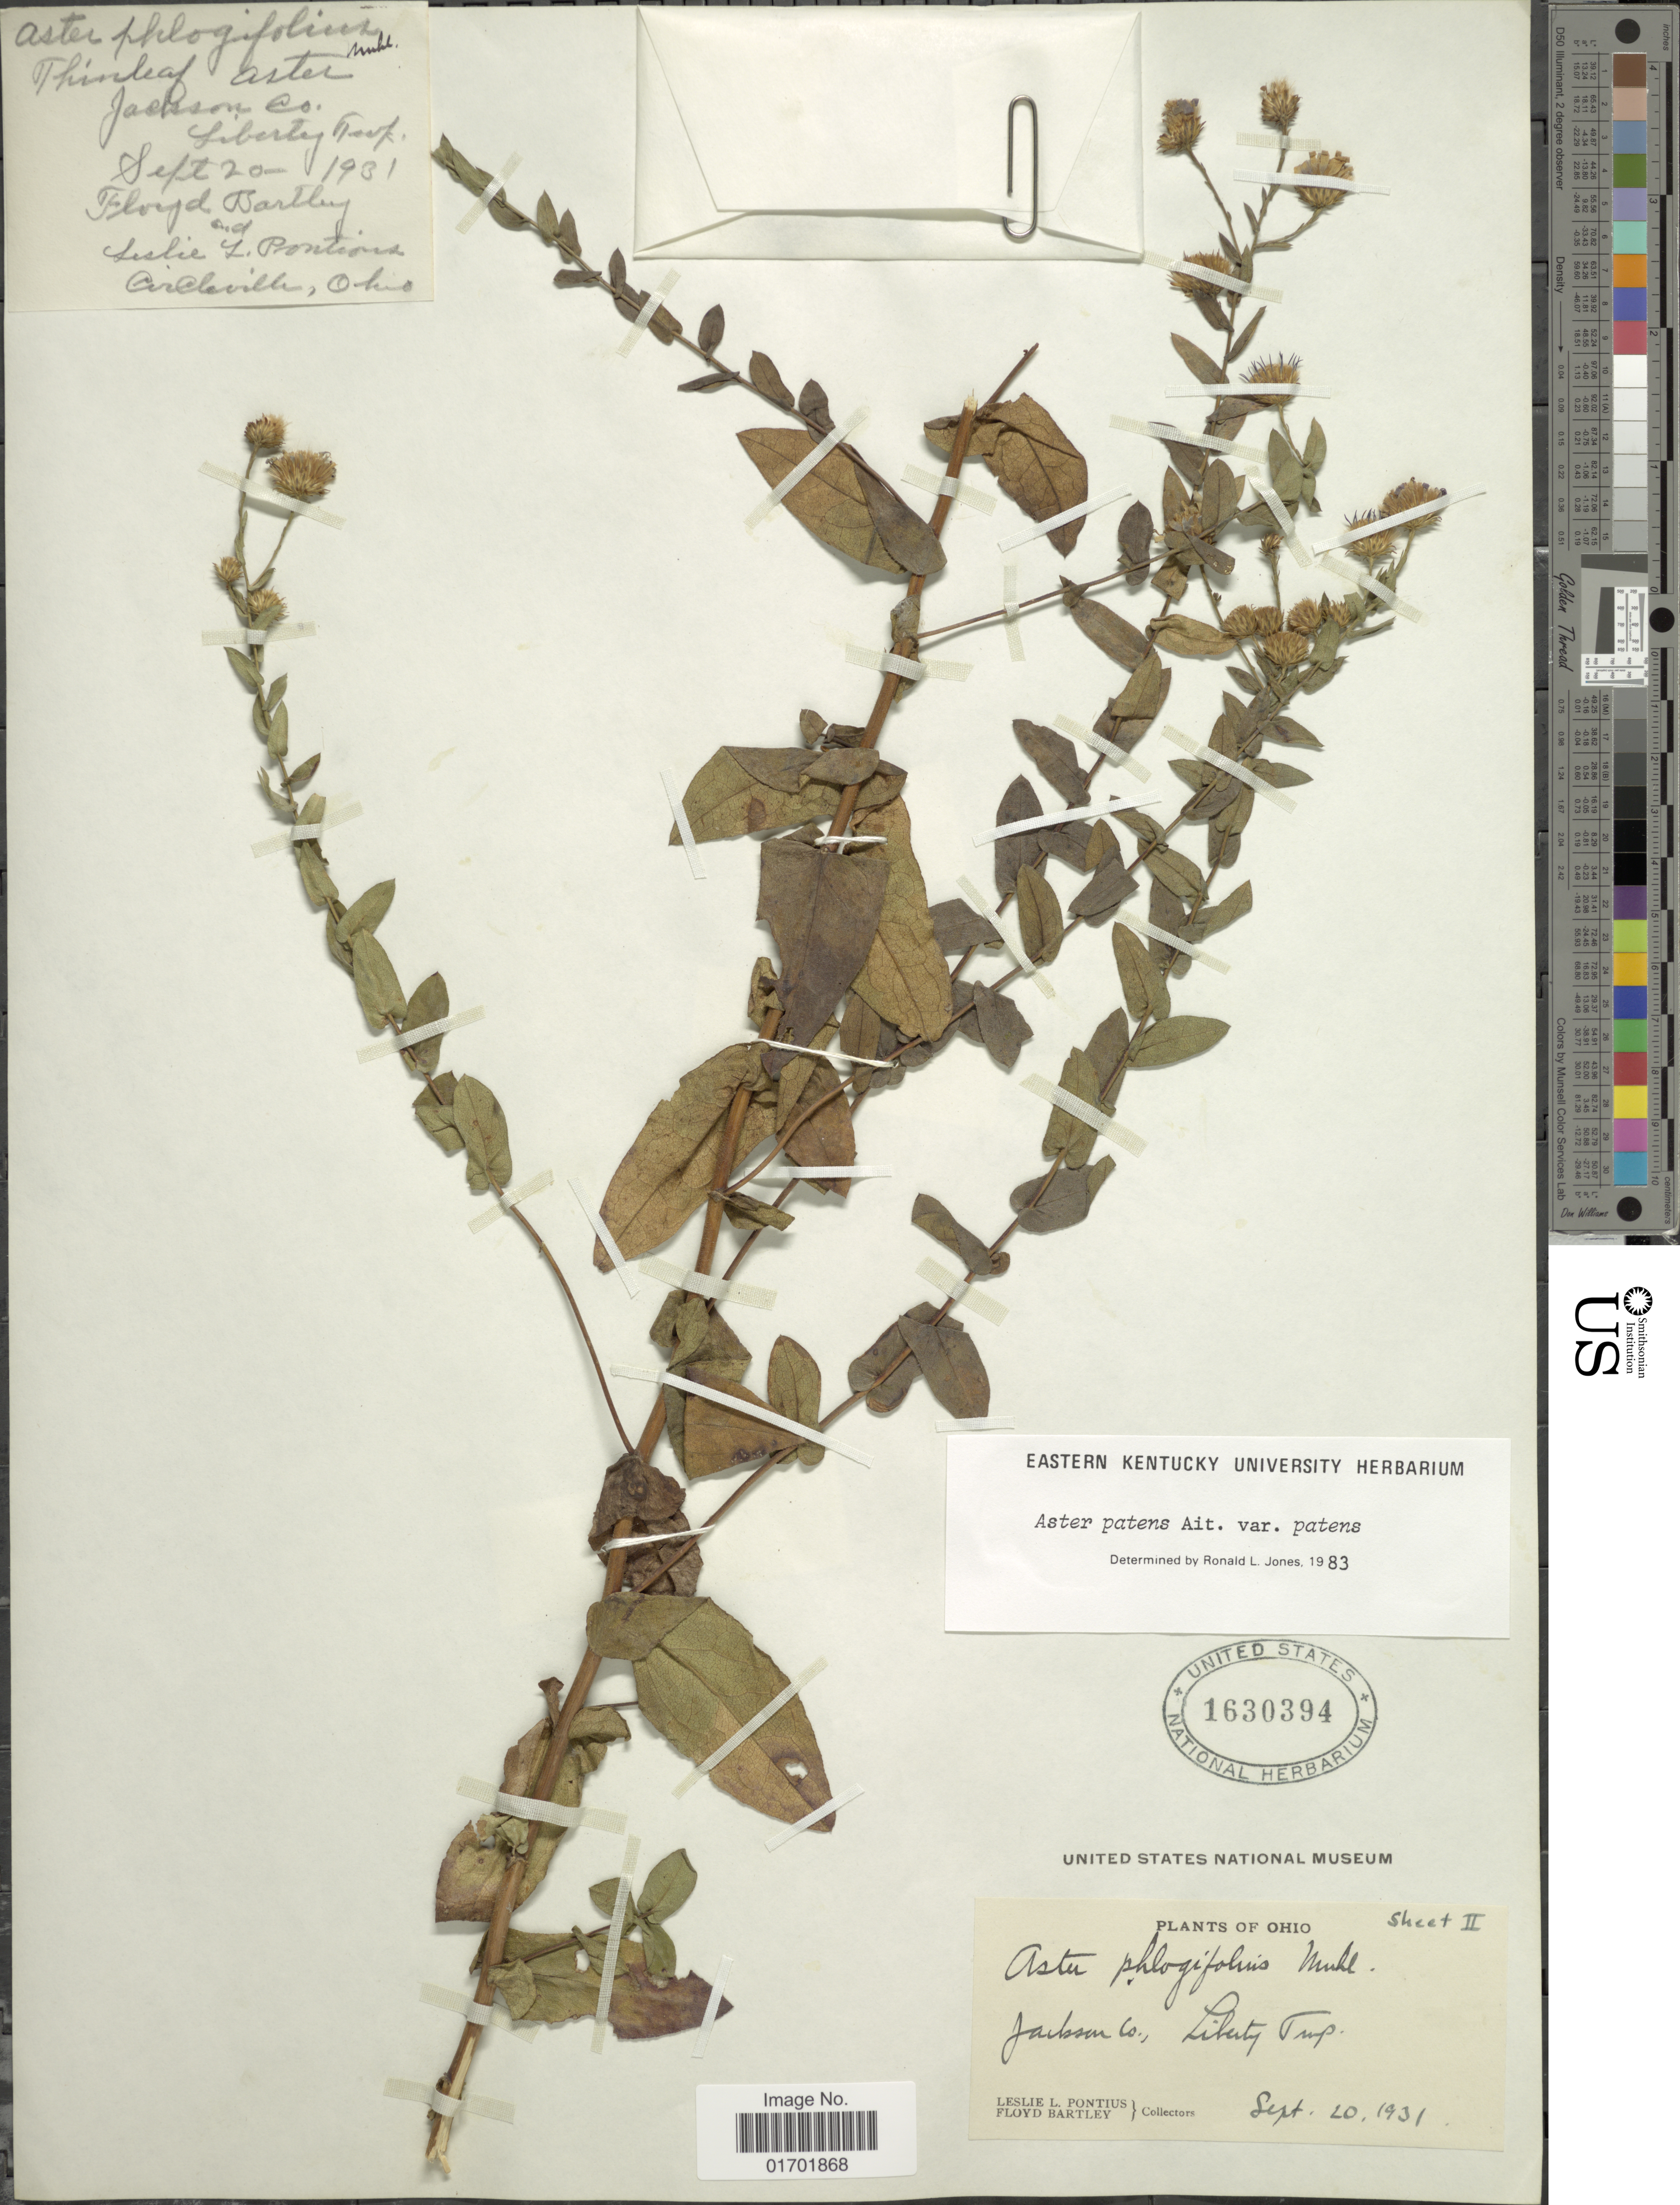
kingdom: Plantae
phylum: Tracheophyta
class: Magnoliopsida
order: Asterales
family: Asteraceae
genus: Symphyotrichum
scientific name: Symphyotrichum patens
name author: (Aiton) G.L. Nesom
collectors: L. Pontius & F. Bartley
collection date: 1931-09-20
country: United States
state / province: Ohio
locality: Jackson Co., Liberty Twp.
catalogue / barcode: US 1630394